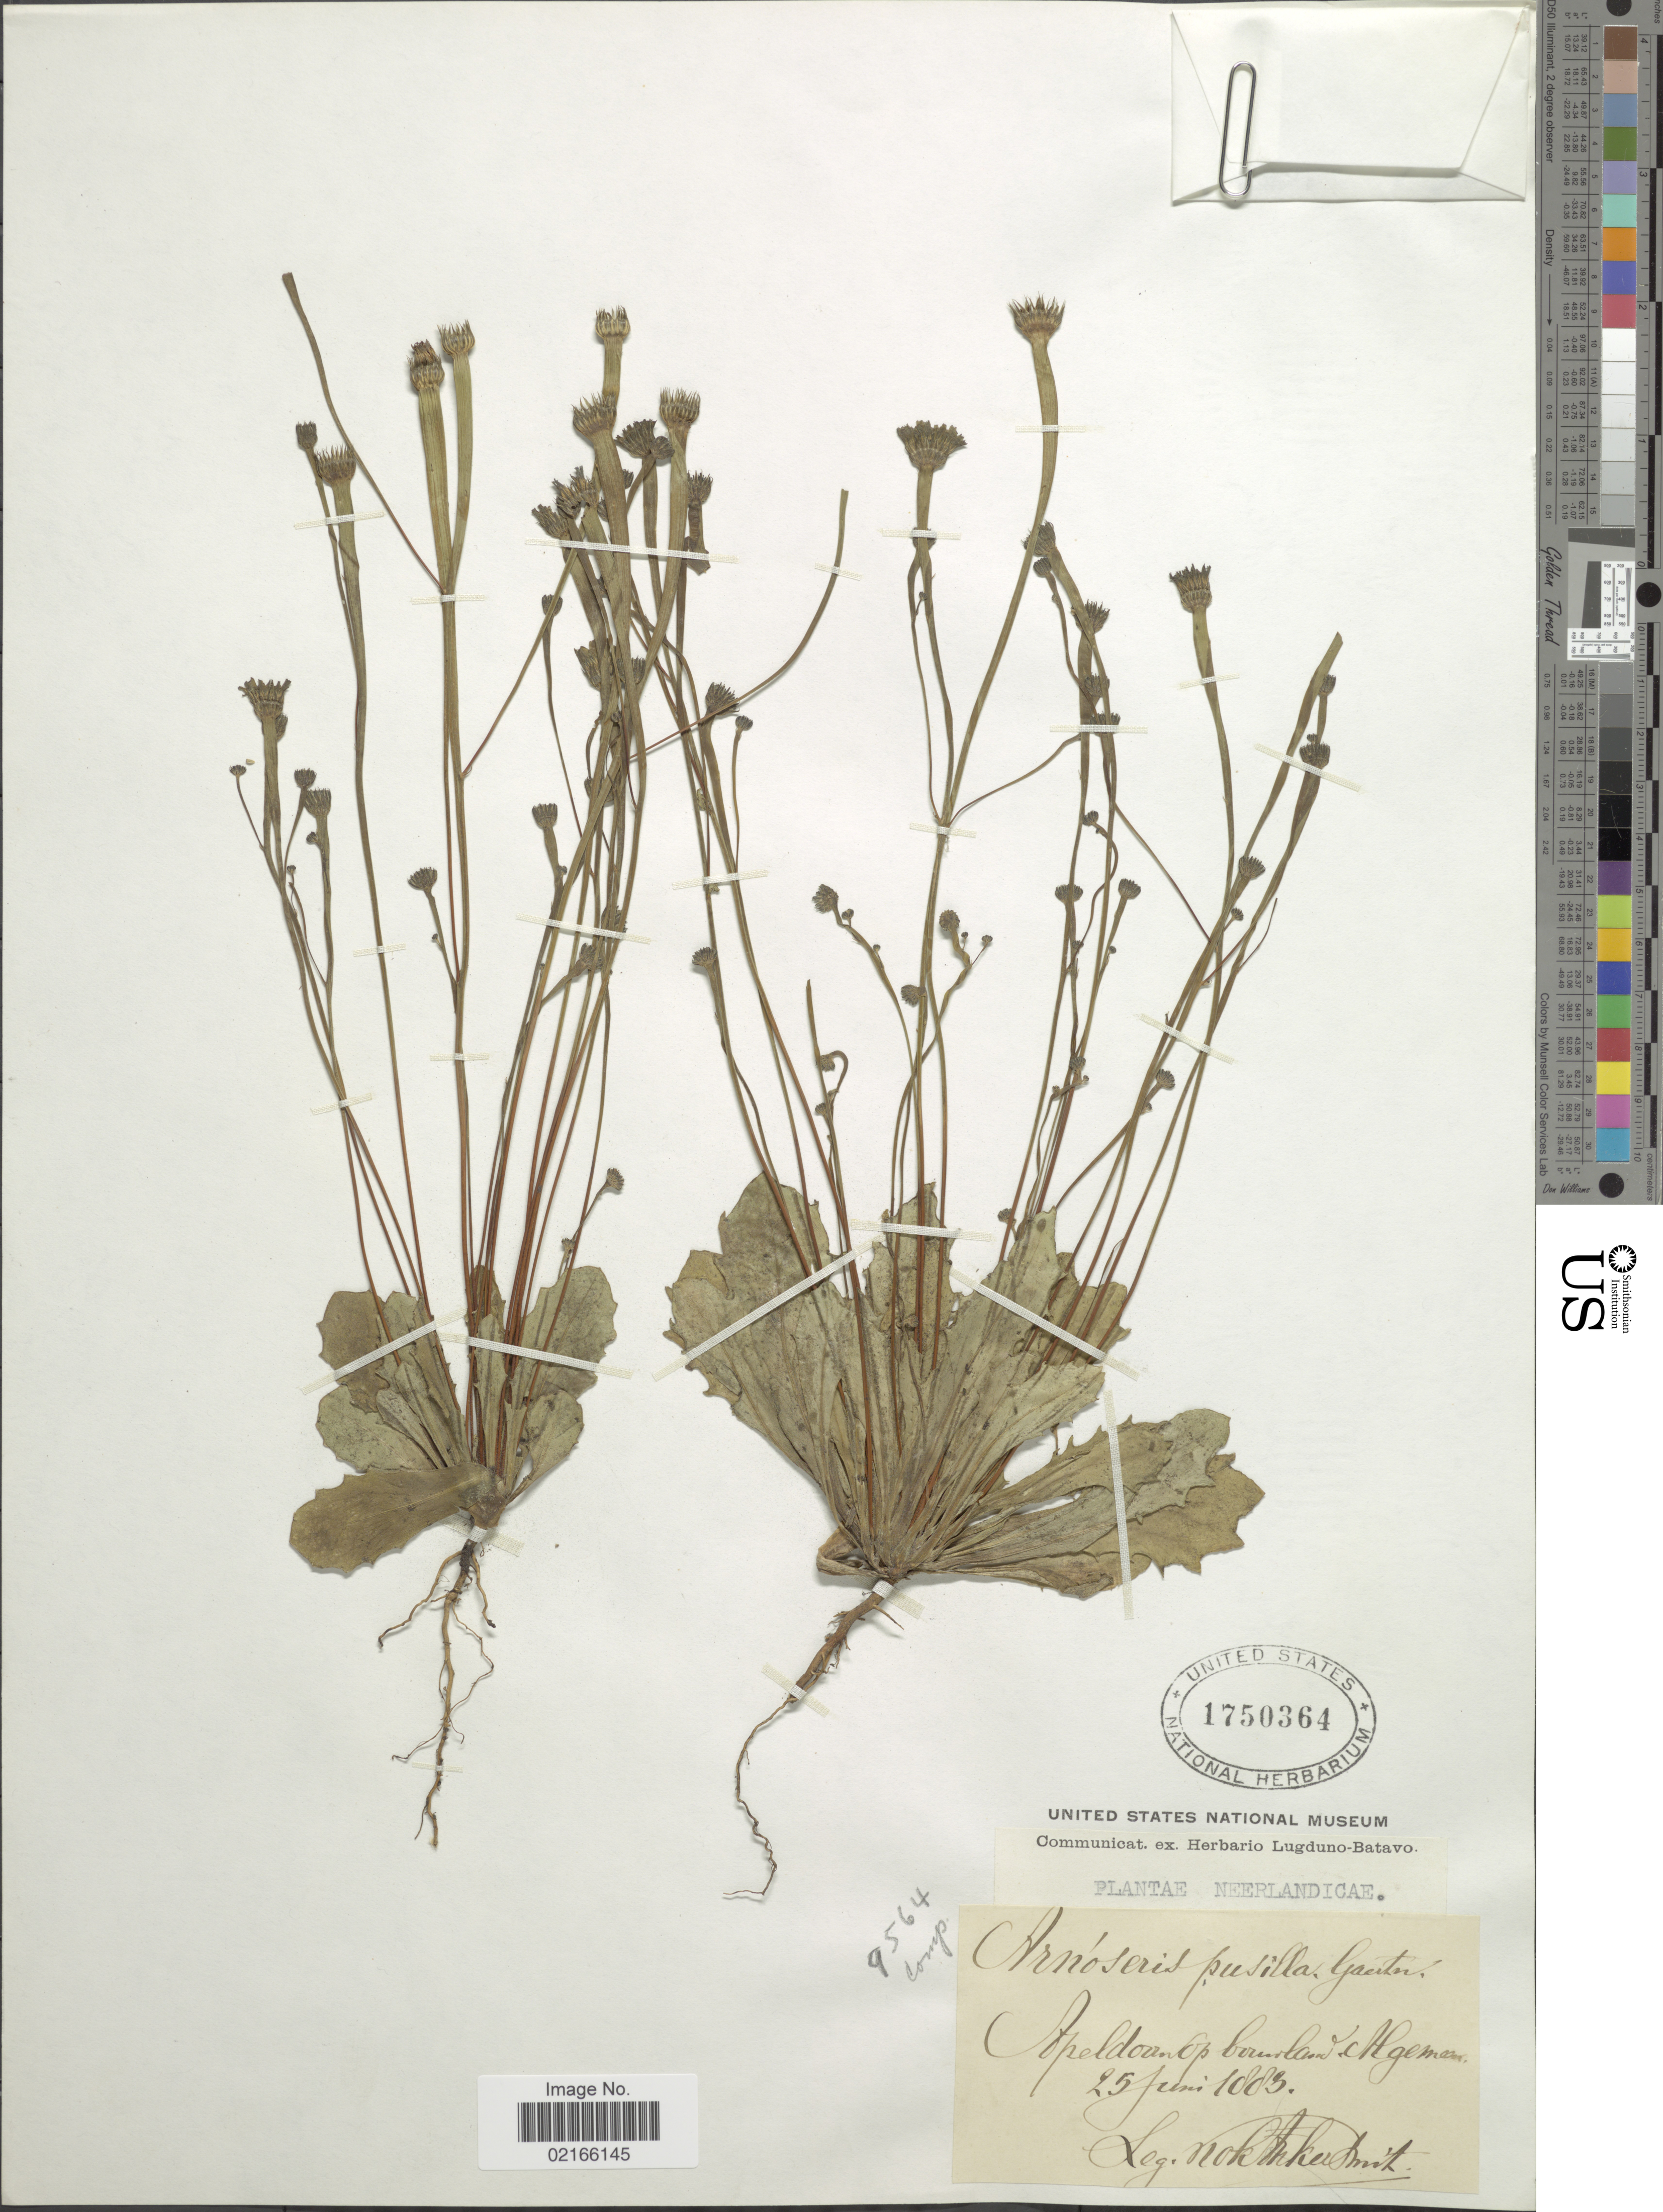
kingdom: Plantae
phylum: Tracheophyta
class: Magnoliopsida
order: Asterales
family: Asteraceae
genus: Arnoseris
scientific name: Arnoseris minima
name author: (L.) Schweigg. & Körte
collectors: Nokhikersmit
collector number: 9564?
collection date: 1883-06-25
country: Netherlands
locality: Apeldoorn op bouwland Hgemeen [interpreted]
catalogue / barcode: US 1750364